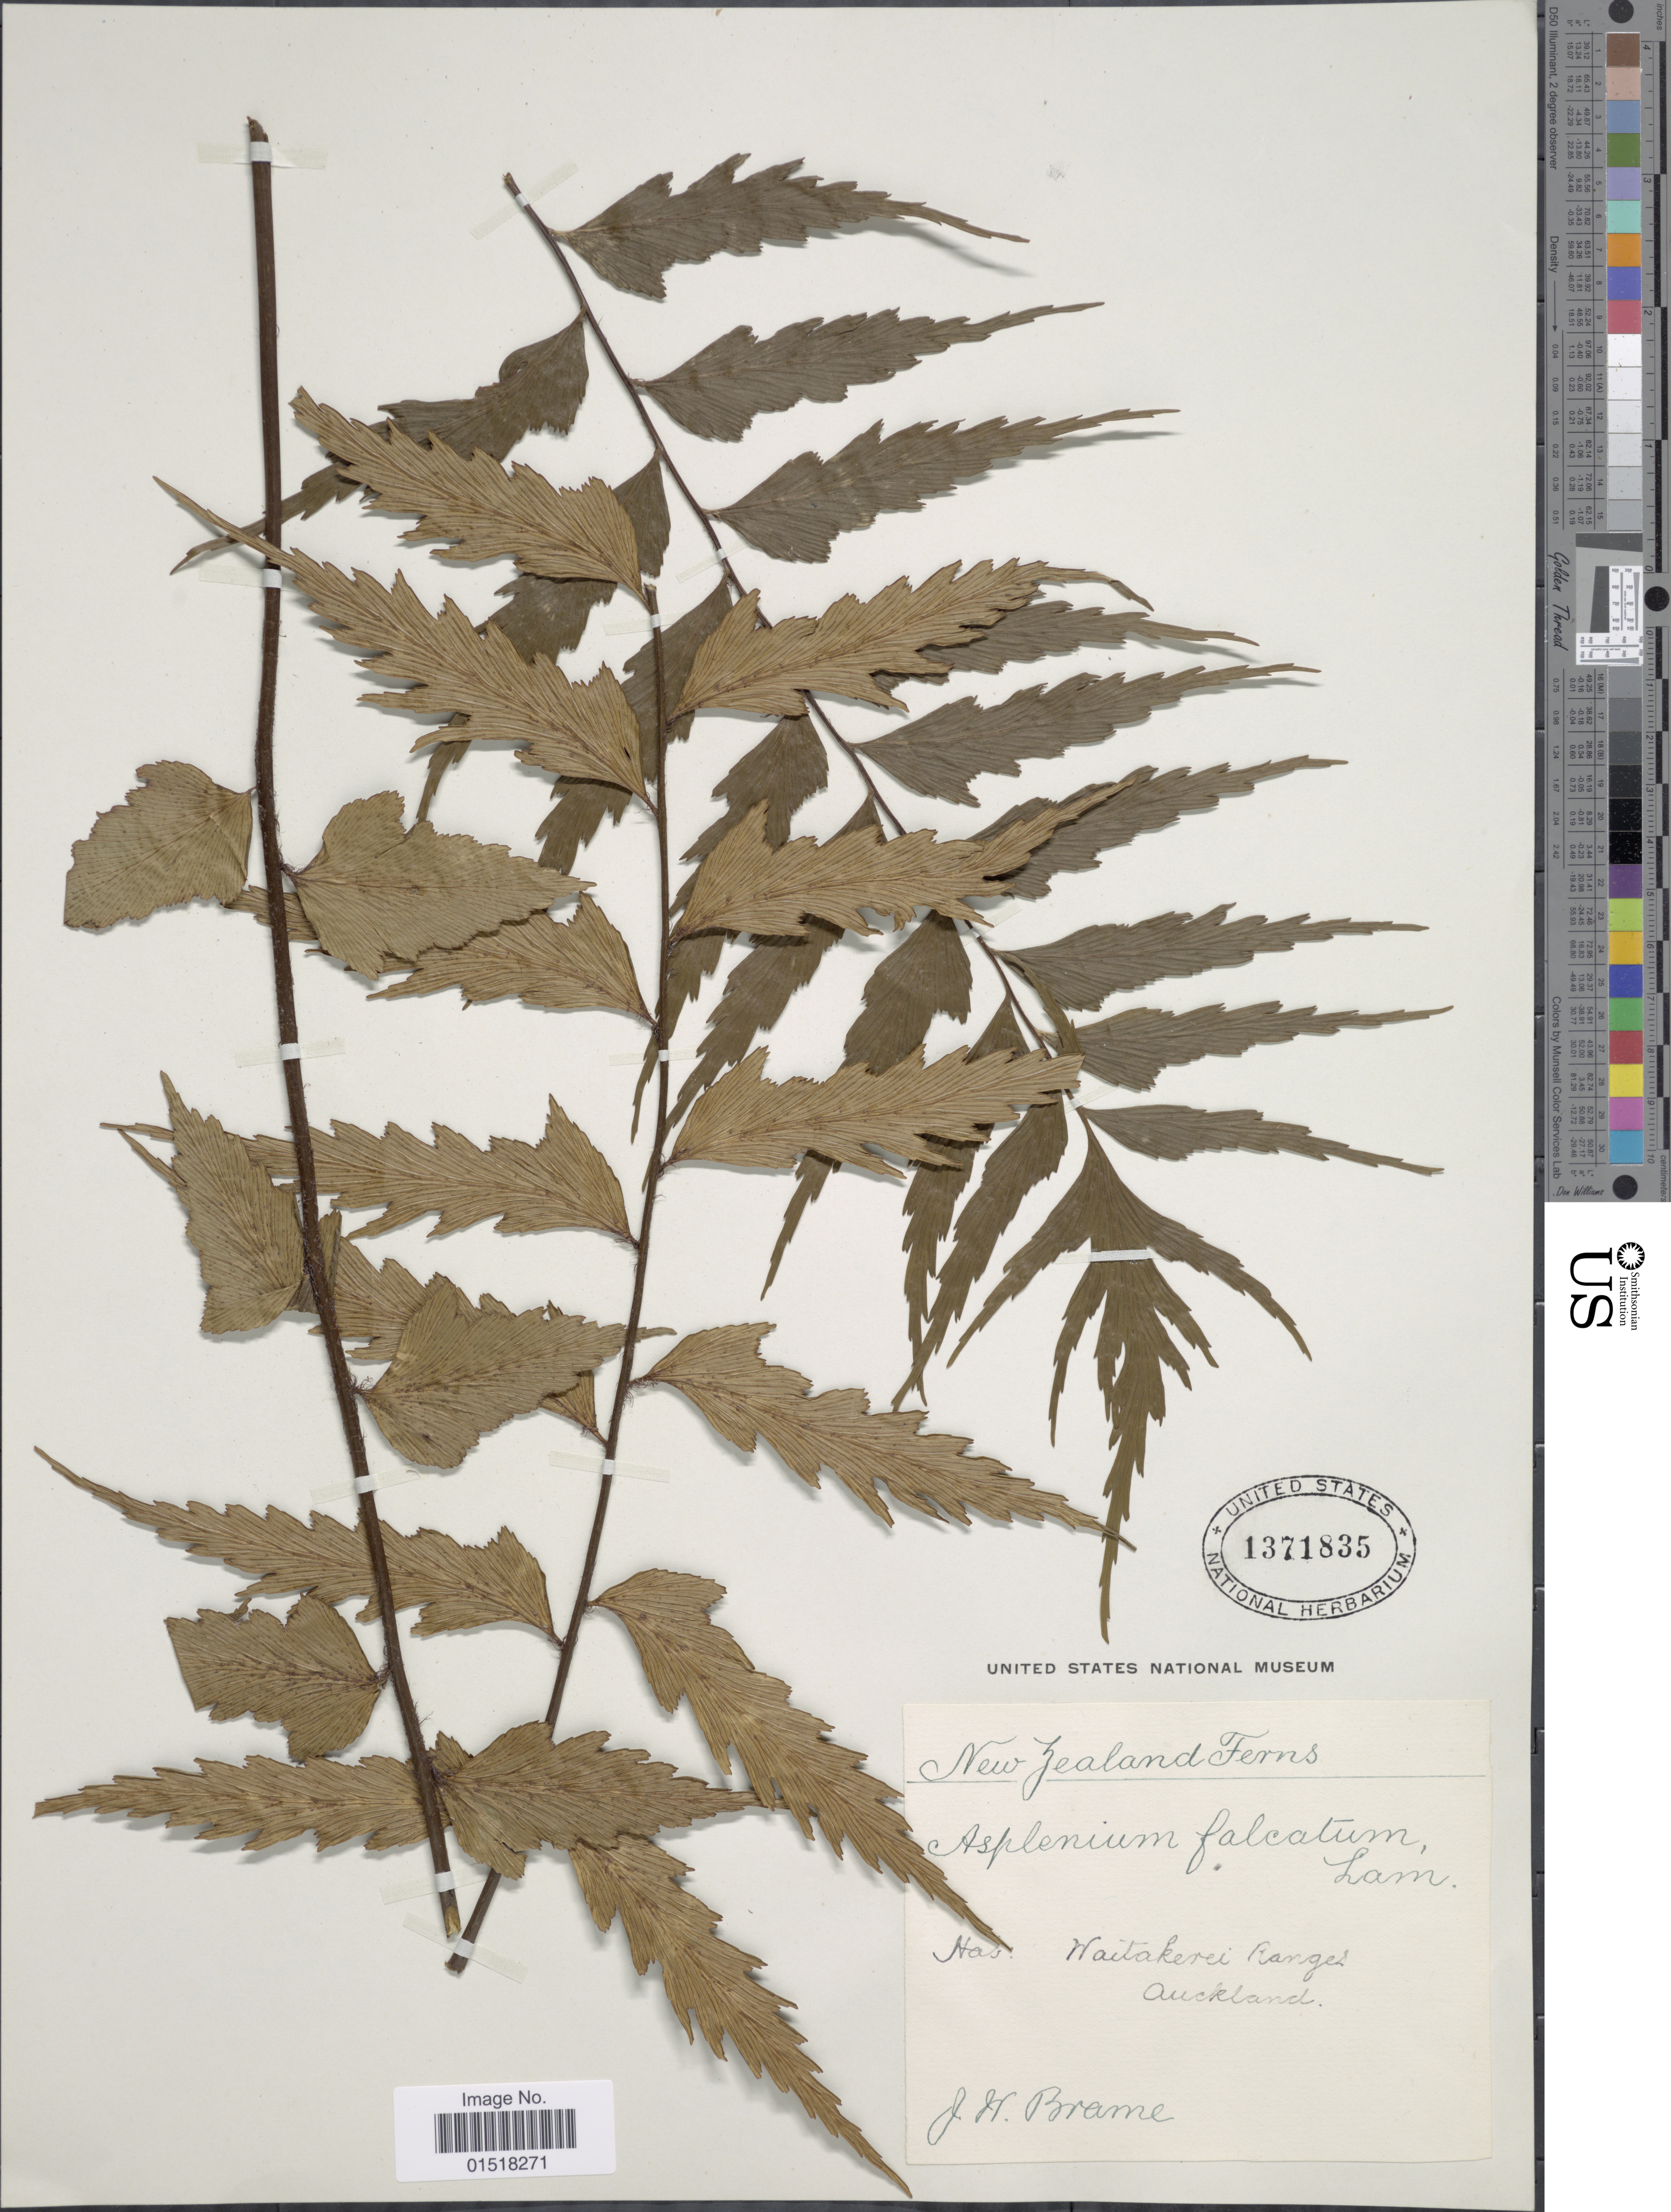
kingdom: Plantae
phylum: Tracheophyta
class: Polypodiopsida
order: Polypodiales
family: Aspleniaceae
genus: Asplenium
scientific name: Asplenium polyodon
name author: G. Forst.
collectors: J. Brame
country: New Zealand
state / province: Auckland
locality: Waitakerei Ranges.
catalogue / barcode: US 1371835